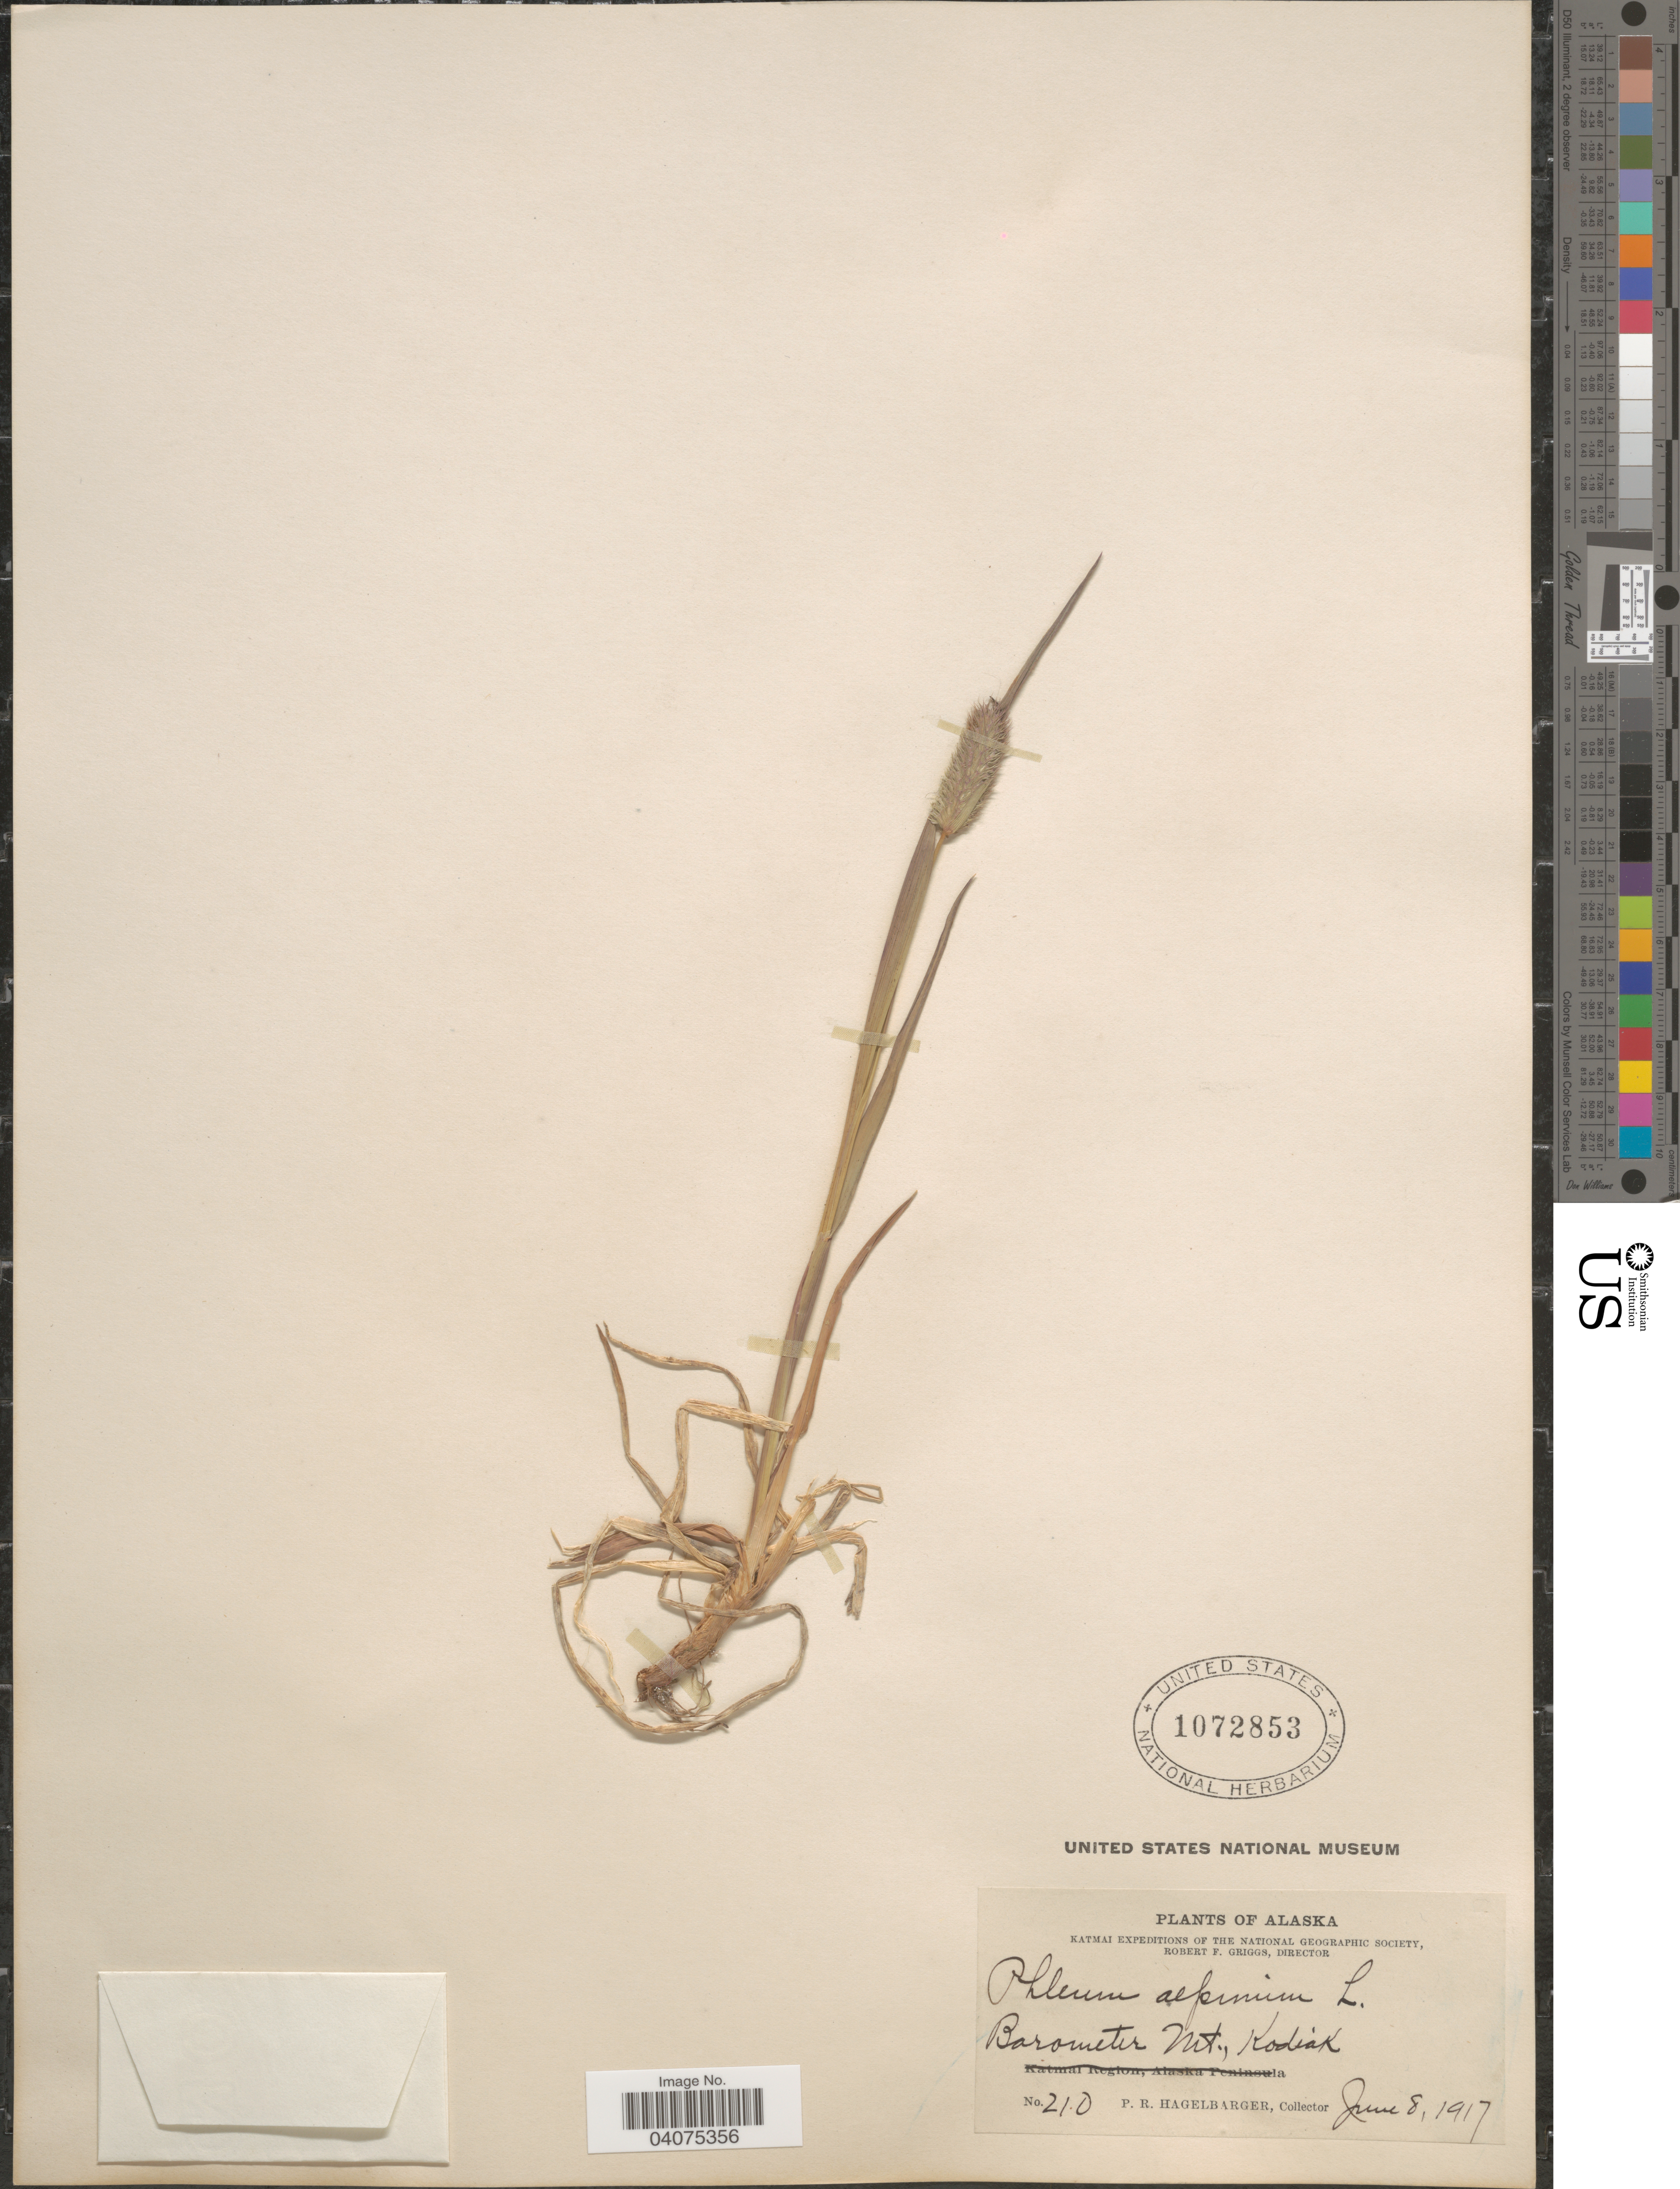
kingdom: Plantae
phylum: Tracheophyta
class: Liliopsida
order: Poales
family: Poaceae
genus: Phleum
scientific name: Phleum alpinum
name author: L.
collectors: P. Hagelbarger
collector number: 210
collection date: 1917-06-08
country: United States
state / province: Alaska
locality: Katmai Expeditions of The National Geographic Society. Barometer Mt., Kodiak.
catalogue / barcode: US 1072853